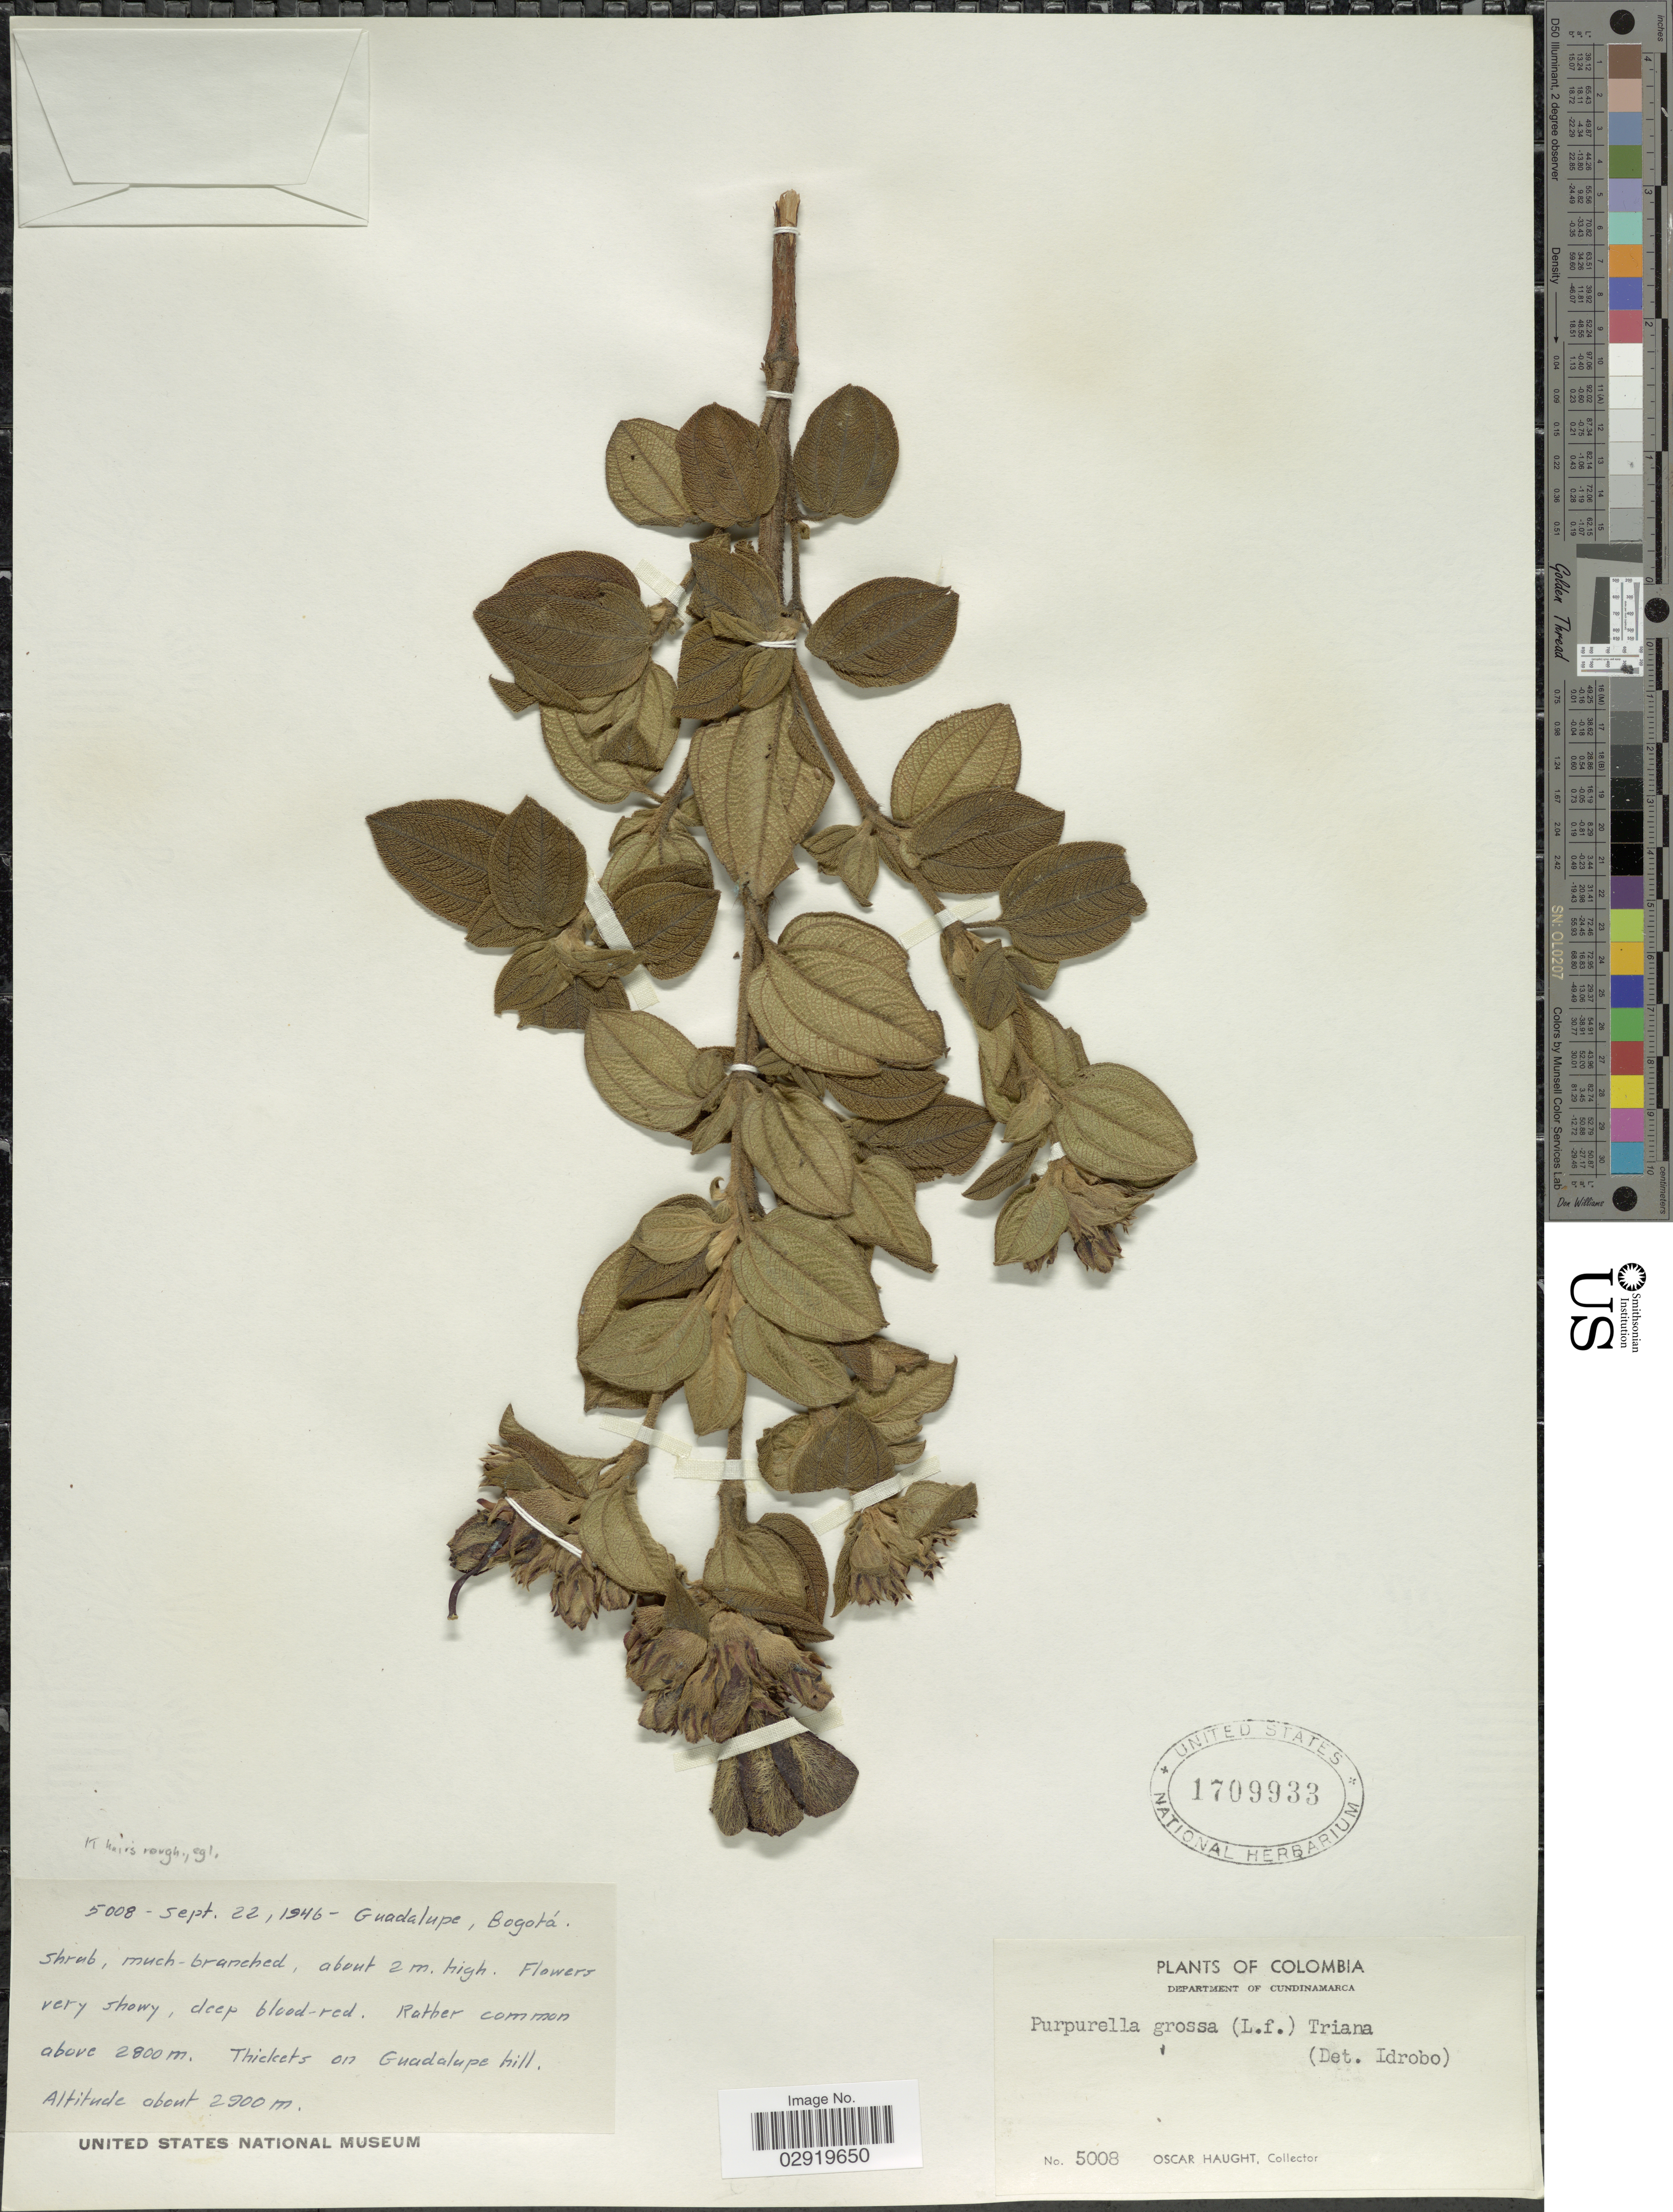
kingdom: Plantae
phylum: Tracheophyta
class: Magnoliopsida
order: Myrtales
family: Melastomataceae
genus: Chaetogastra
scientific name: Chaetogastra grossa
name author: (L. f.) P.J.F. Guim. & Michelang.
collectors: O. Haught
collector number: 5008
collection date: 1946-09-22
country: Colombia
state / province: Cundinamarca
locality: Department of Cundinamarca. Guadalupe, Bogotá. Thickets on Guadalupe hill.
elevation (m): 2900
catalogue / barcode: US 1709933